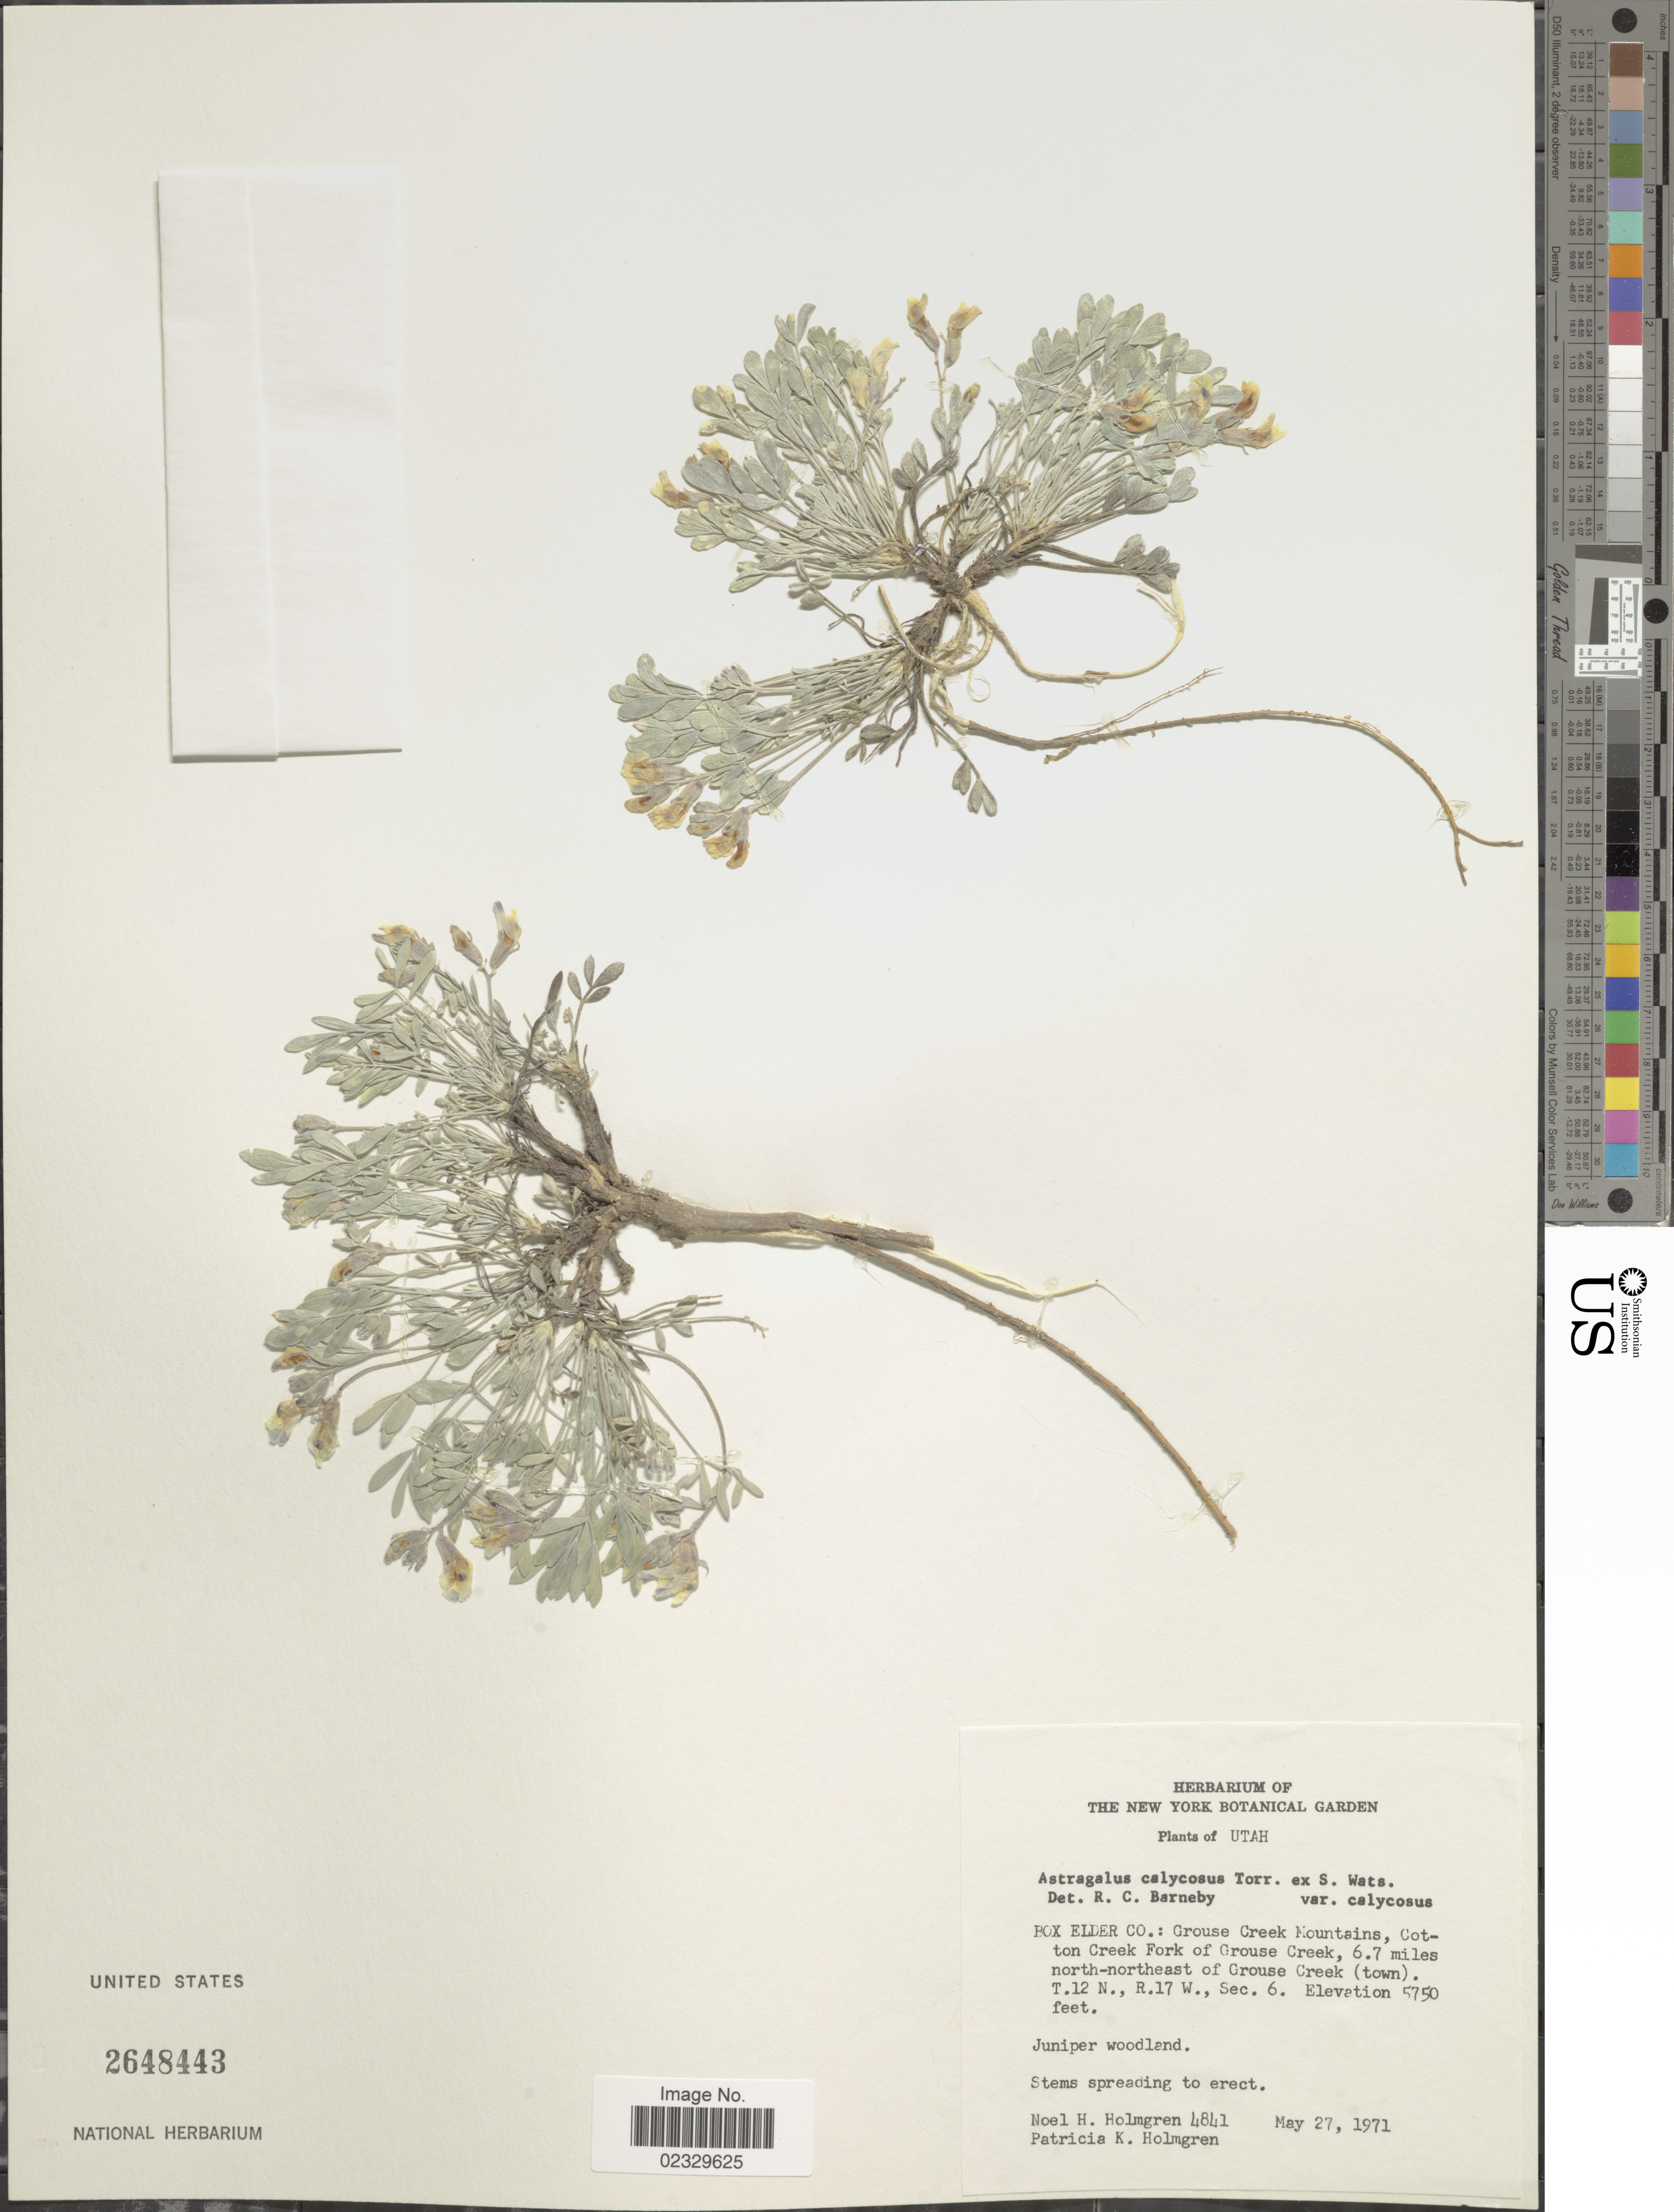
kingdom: Plantae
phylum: Tracheophyta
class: Magnoliopsida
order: Fabales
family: Fabaceae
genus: Astragalus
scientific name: Astragalus calycosus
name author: Torr. ex S. Watson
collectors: N. H. Holmgren & P. K. Holmgren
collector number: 4841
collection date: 1971-05-27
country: United States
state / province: Utah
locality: Box Elder Co.: Grouse Creek Mountains, Cotton Creek Fork of Grouse Creek, 6.7 miles north-northeast of Grouse Creek (town). T.12 N., R.17 W., Sec. 6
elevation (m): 1753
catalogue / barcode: US 2648443